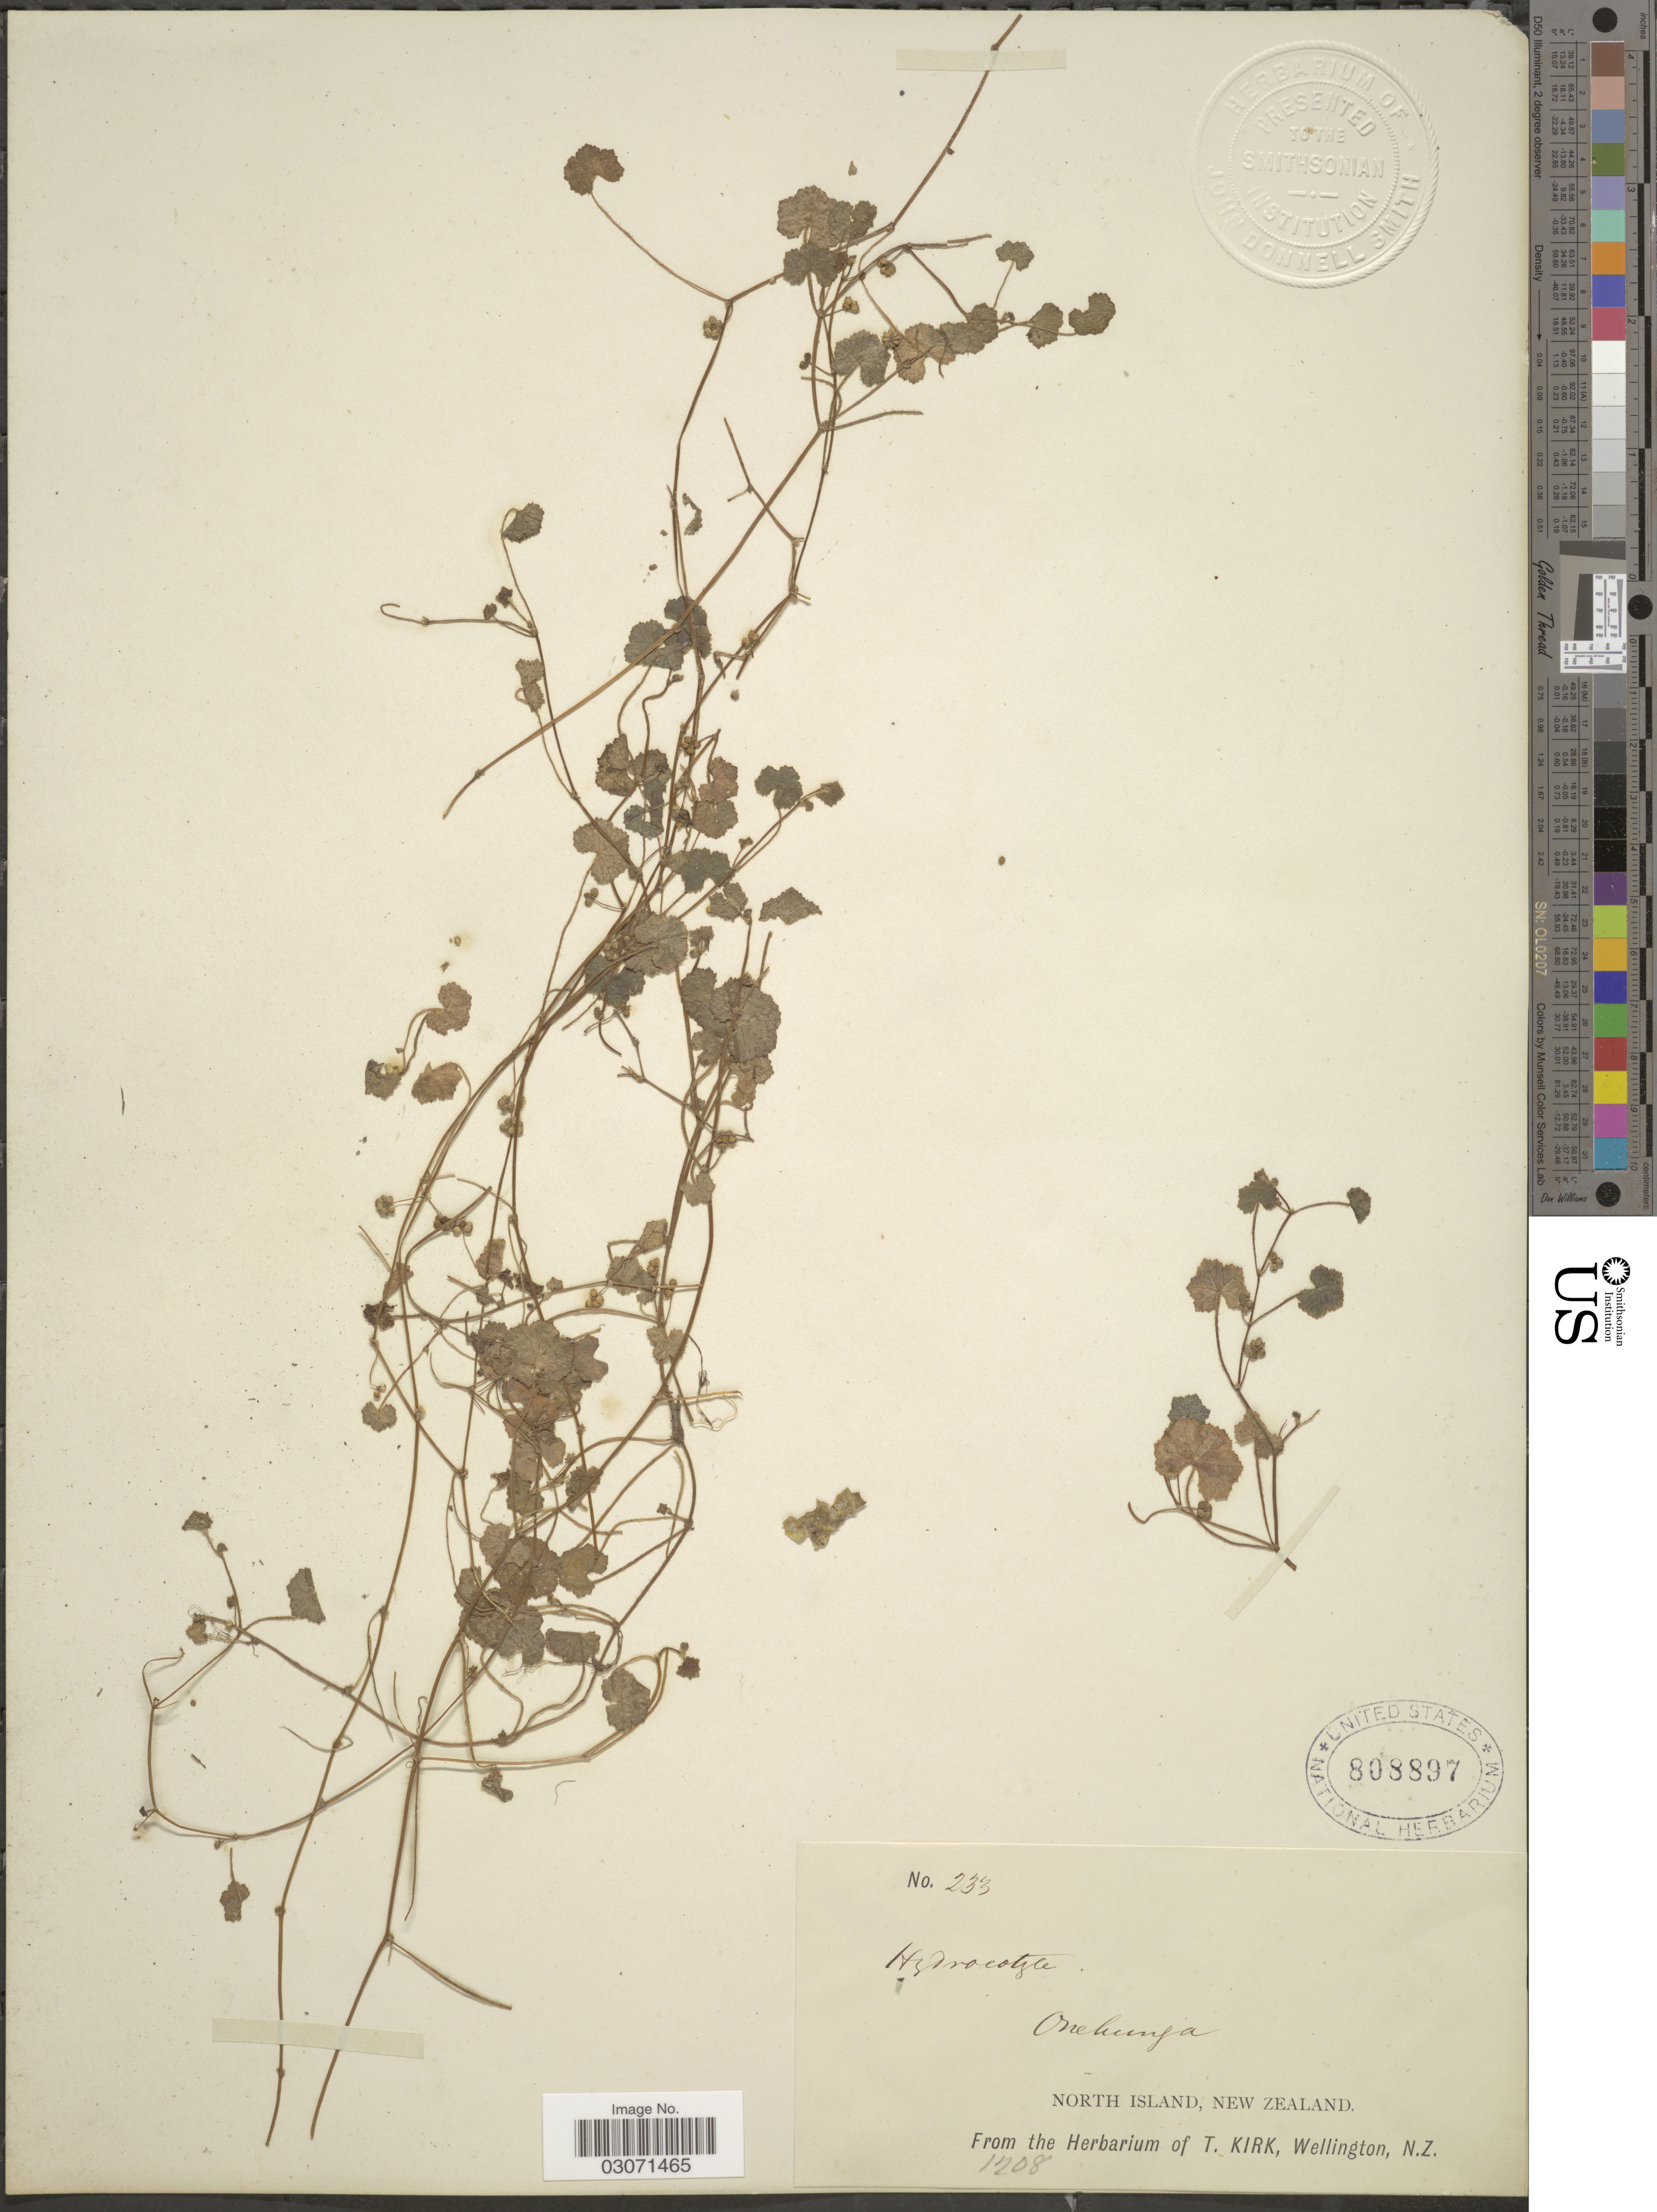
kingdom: Plantae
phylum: Tracheophyta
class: Magnoliopsida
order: Apiales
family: Araliaceae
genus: Hydrocotyle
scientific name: Hydrocotyle sp.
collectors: ex herb. T. Kirk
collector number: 233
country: New Zealand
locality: Onehunga [unsure placement] North Island.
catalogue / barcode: US 808897